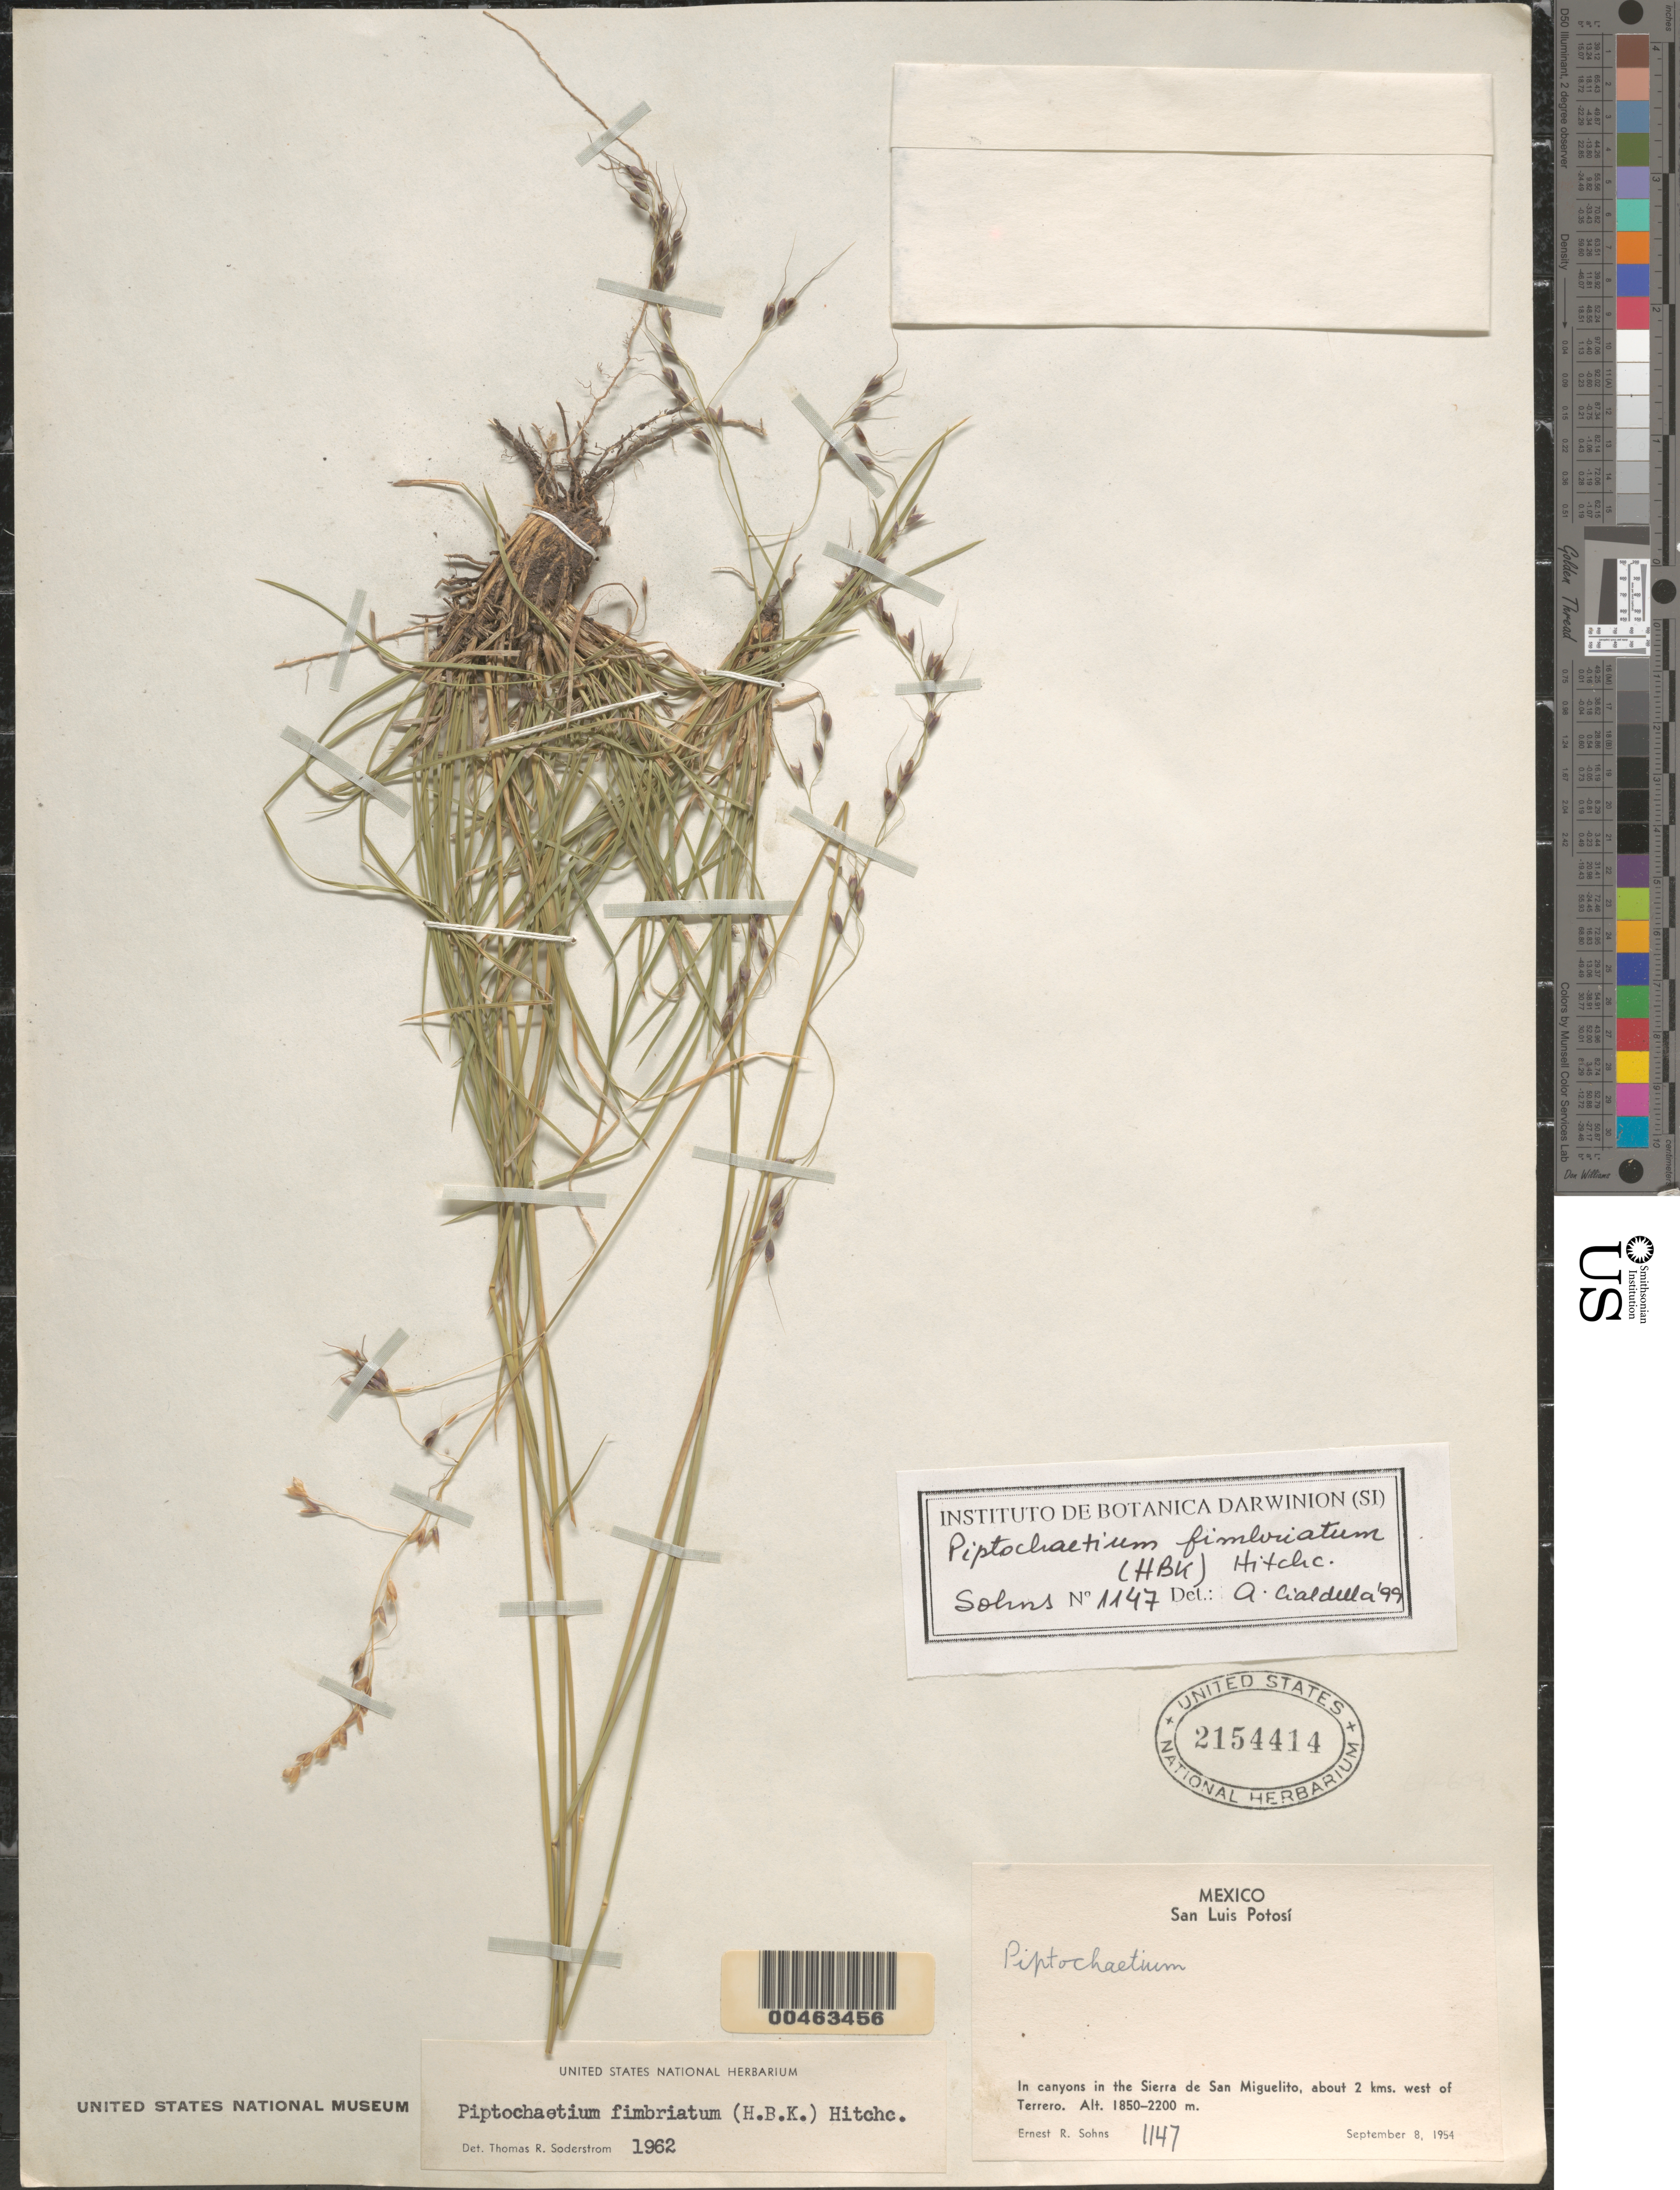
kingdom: Plantae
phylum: Tracheophyta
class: Liliopsida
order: Poales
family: Poaceae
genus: Piptochaetium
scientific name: Piptochaetium fimbriatum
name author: (Kunth) Hitchc.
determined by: Soderstrom, T. R.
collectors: E. R. Sohns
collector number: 1147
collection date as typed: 8 Sep 1954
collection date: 1954-09-08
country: Mexico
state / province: San Luis Potosi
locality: In the Sierra de San Miguelito, about 2 km W of Terrero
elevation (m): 1850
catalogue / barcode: US 2154414